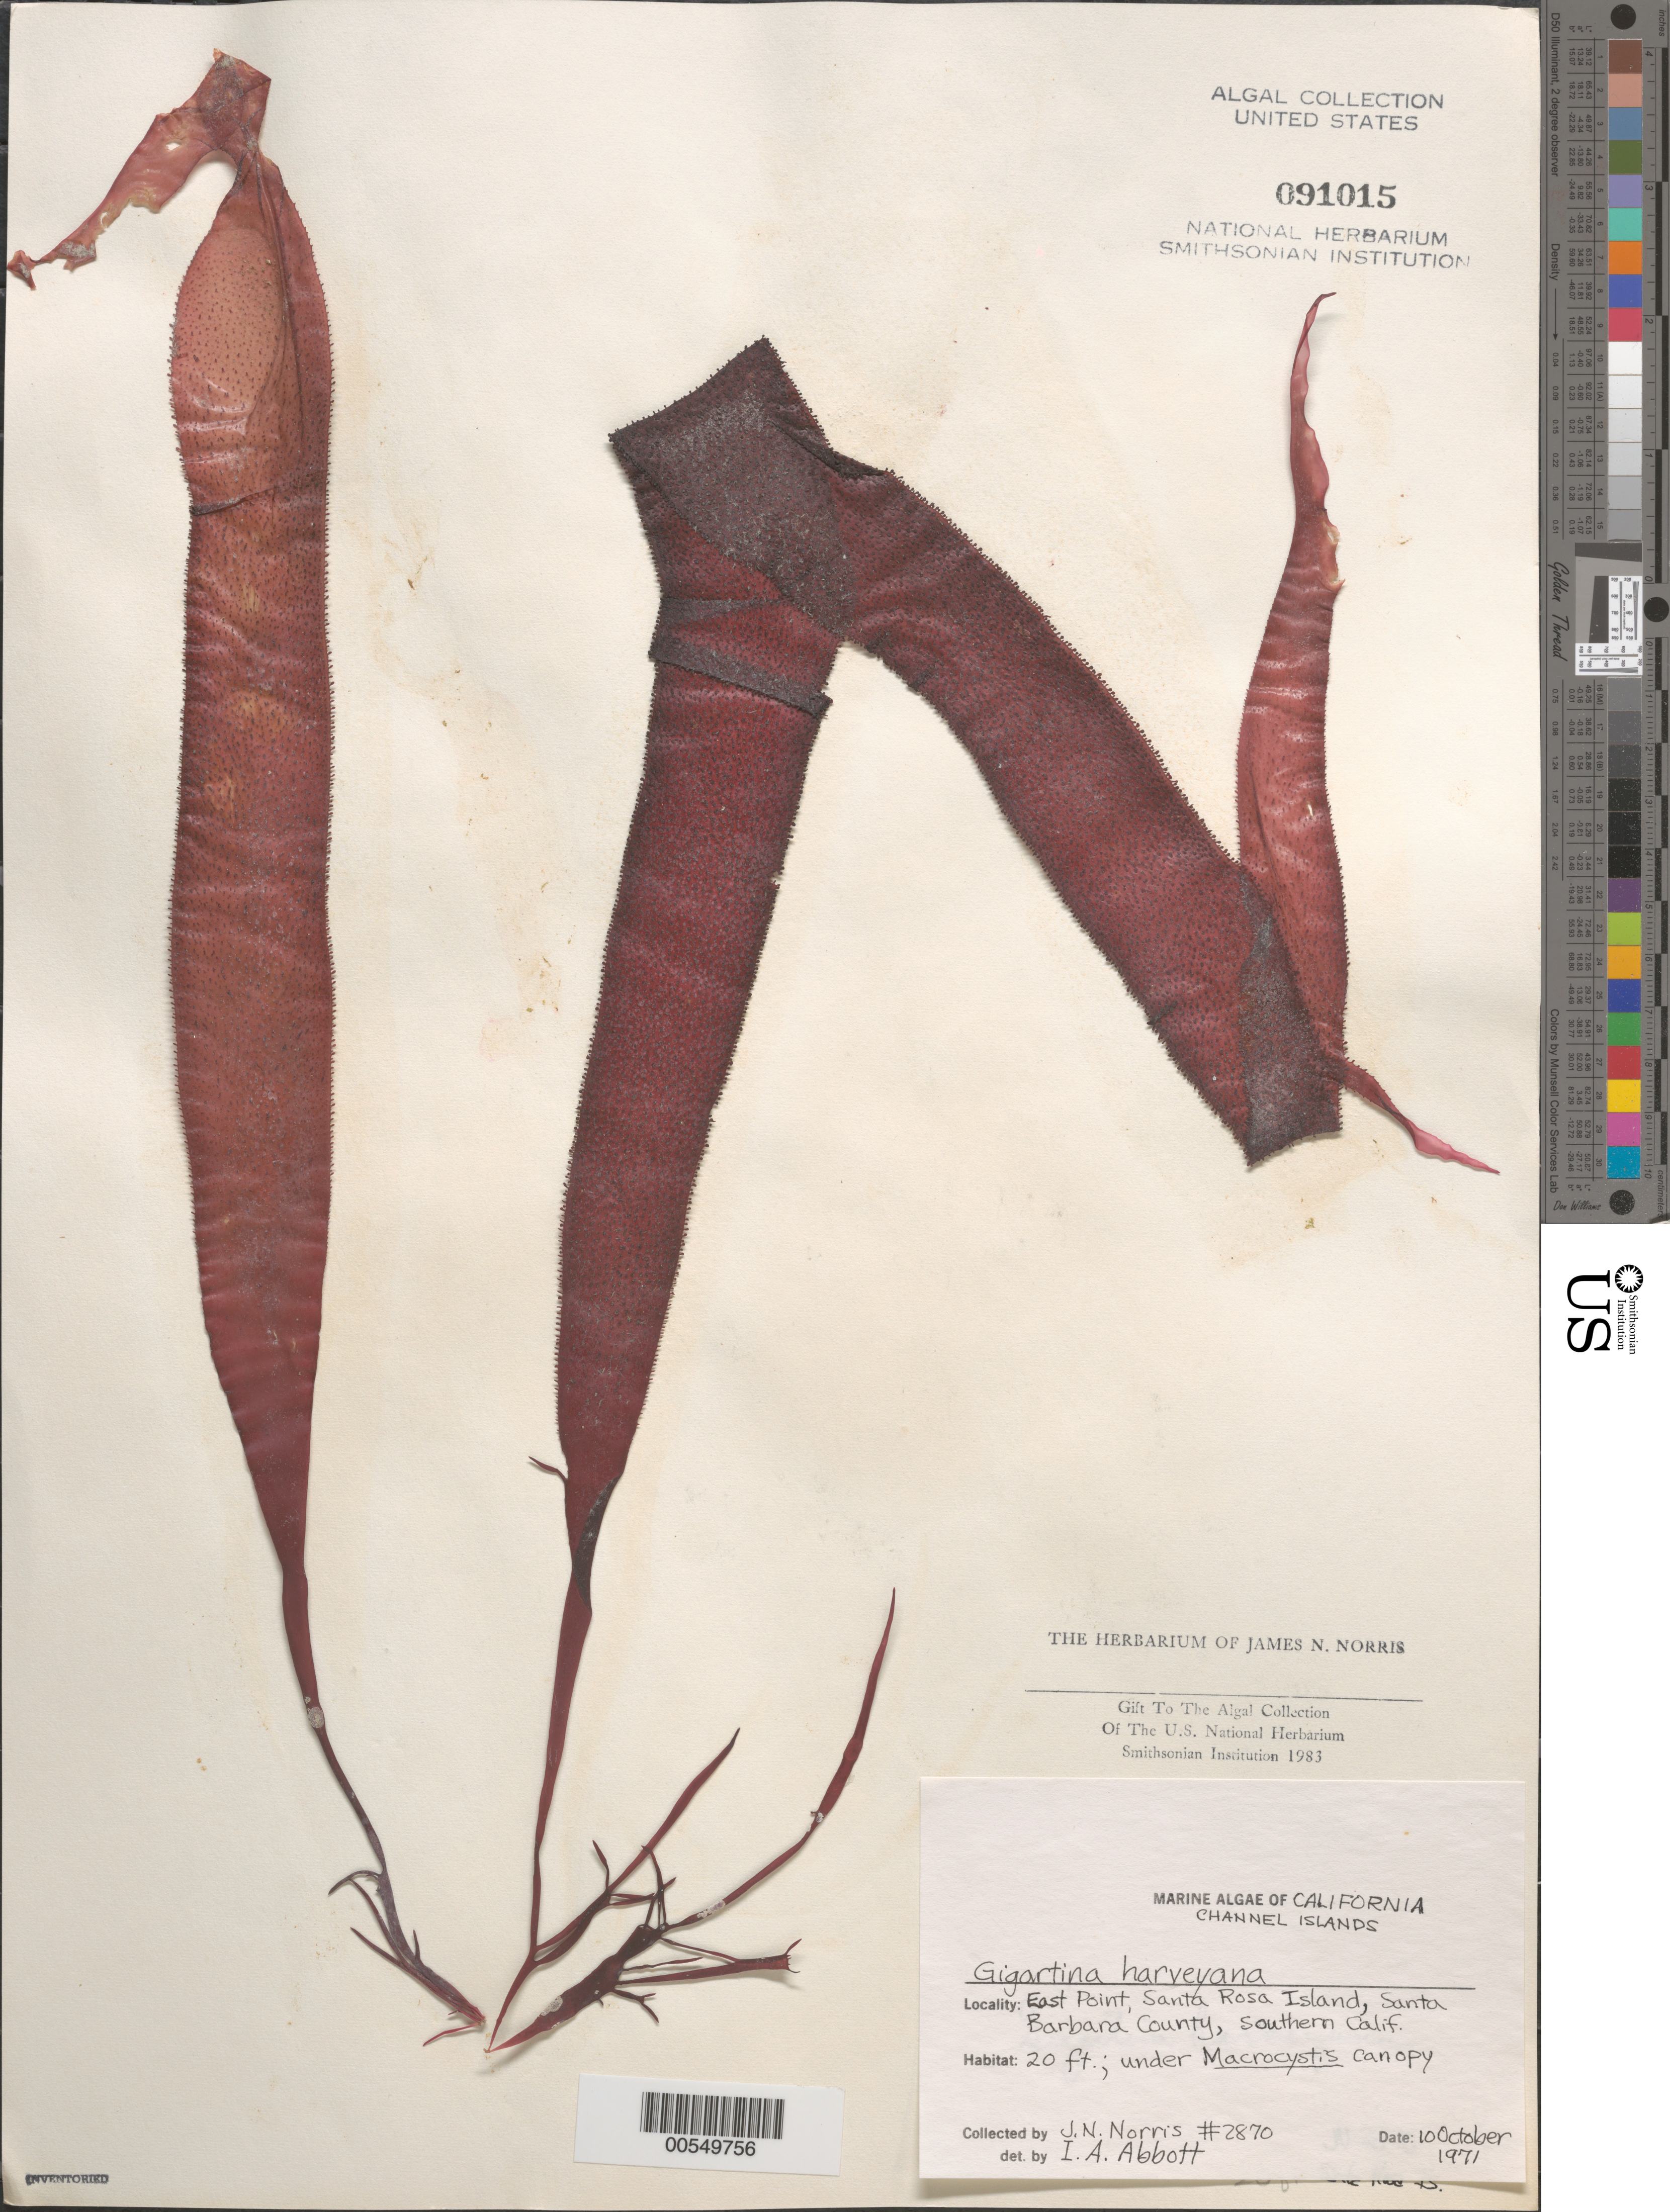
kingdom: Plantae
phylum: Rhodophyta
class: Florideophyceae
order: Gigartinales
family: Gigartinaceae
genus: Chondracanthus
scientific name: Chondracanthus harveyanus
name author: (Kütz.) Guiry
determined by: Algae name updating Project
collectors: J. N. Norris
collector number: JN-2870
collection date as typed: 10 Oct 1971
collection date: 1971-10-10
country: United States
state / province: California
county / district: Santa Barbara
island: Santa Rosa Island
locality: East Point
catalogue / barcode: US 91015